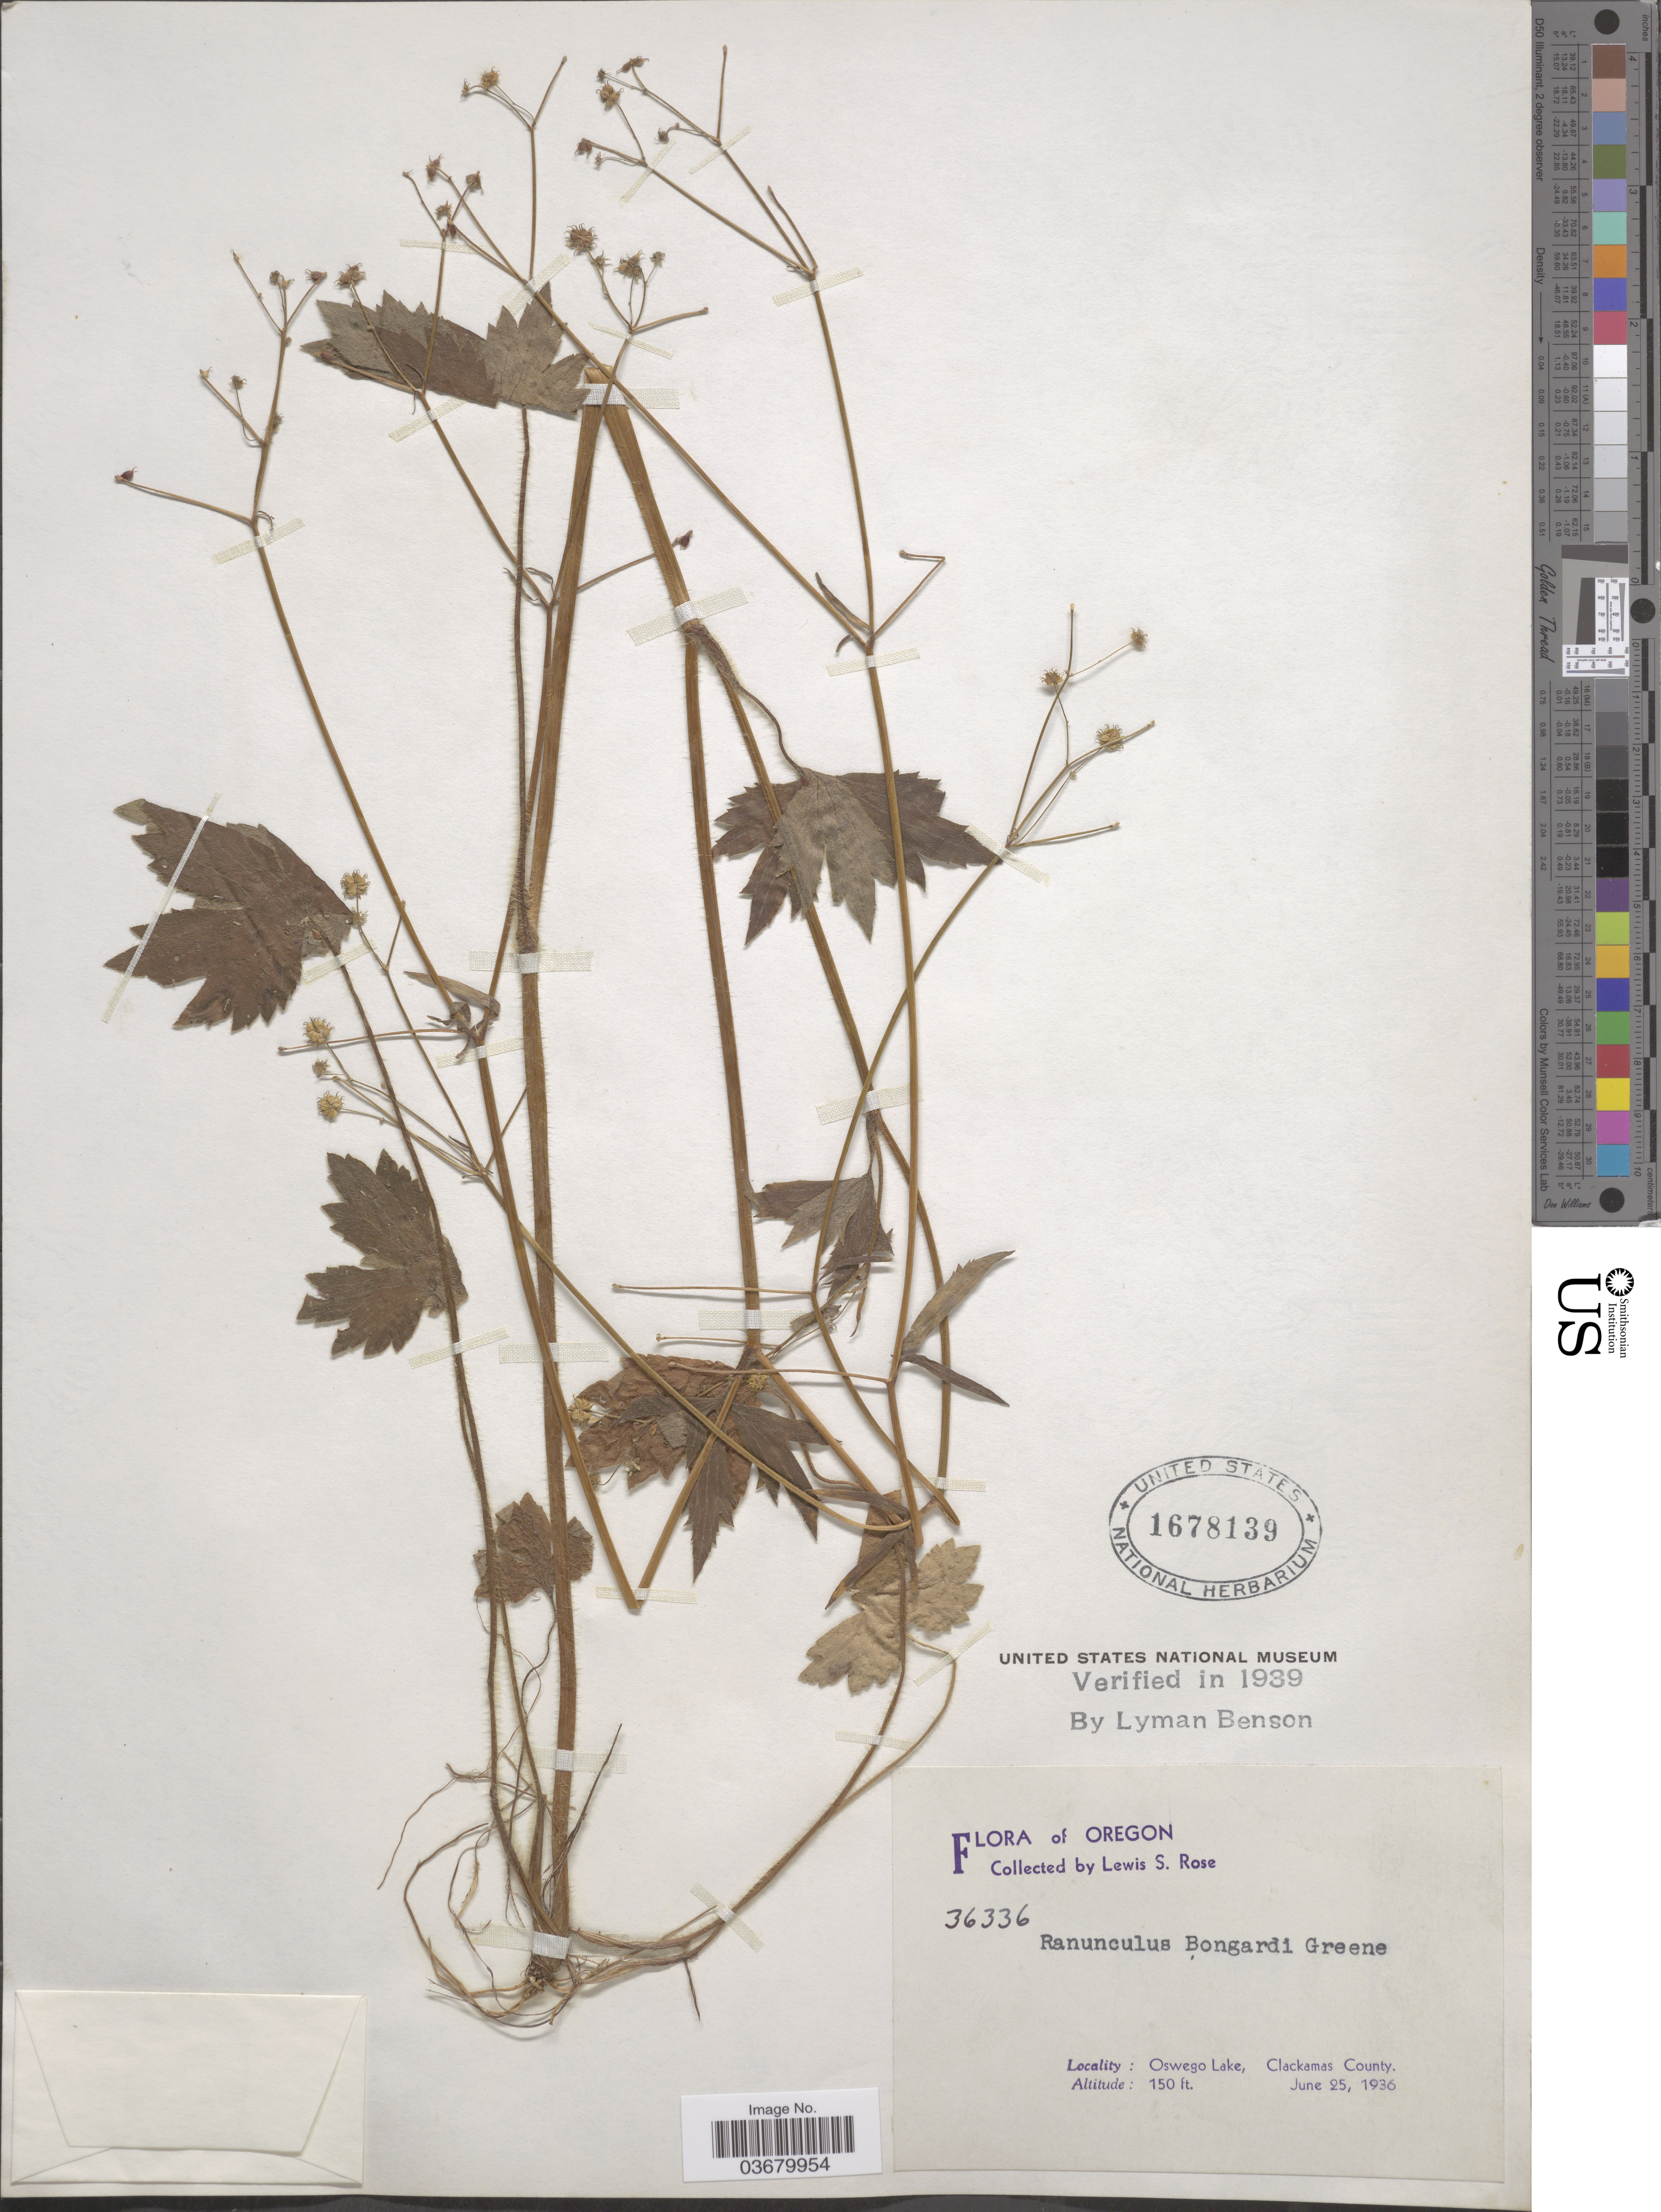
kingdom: Plantae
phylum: Tracheophyta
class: Magnoliopsida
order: Ranunculales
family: Ranunculaceae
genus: Ranunculus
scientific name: Ranunculus bongardii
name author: Greene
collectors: L. S. Rose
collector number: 36336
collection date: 1936-06-25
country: United States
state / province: Oregon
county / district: Clackamas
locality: Oswego Lake, Clackamas County.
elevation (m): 46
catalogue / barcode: US 1678139